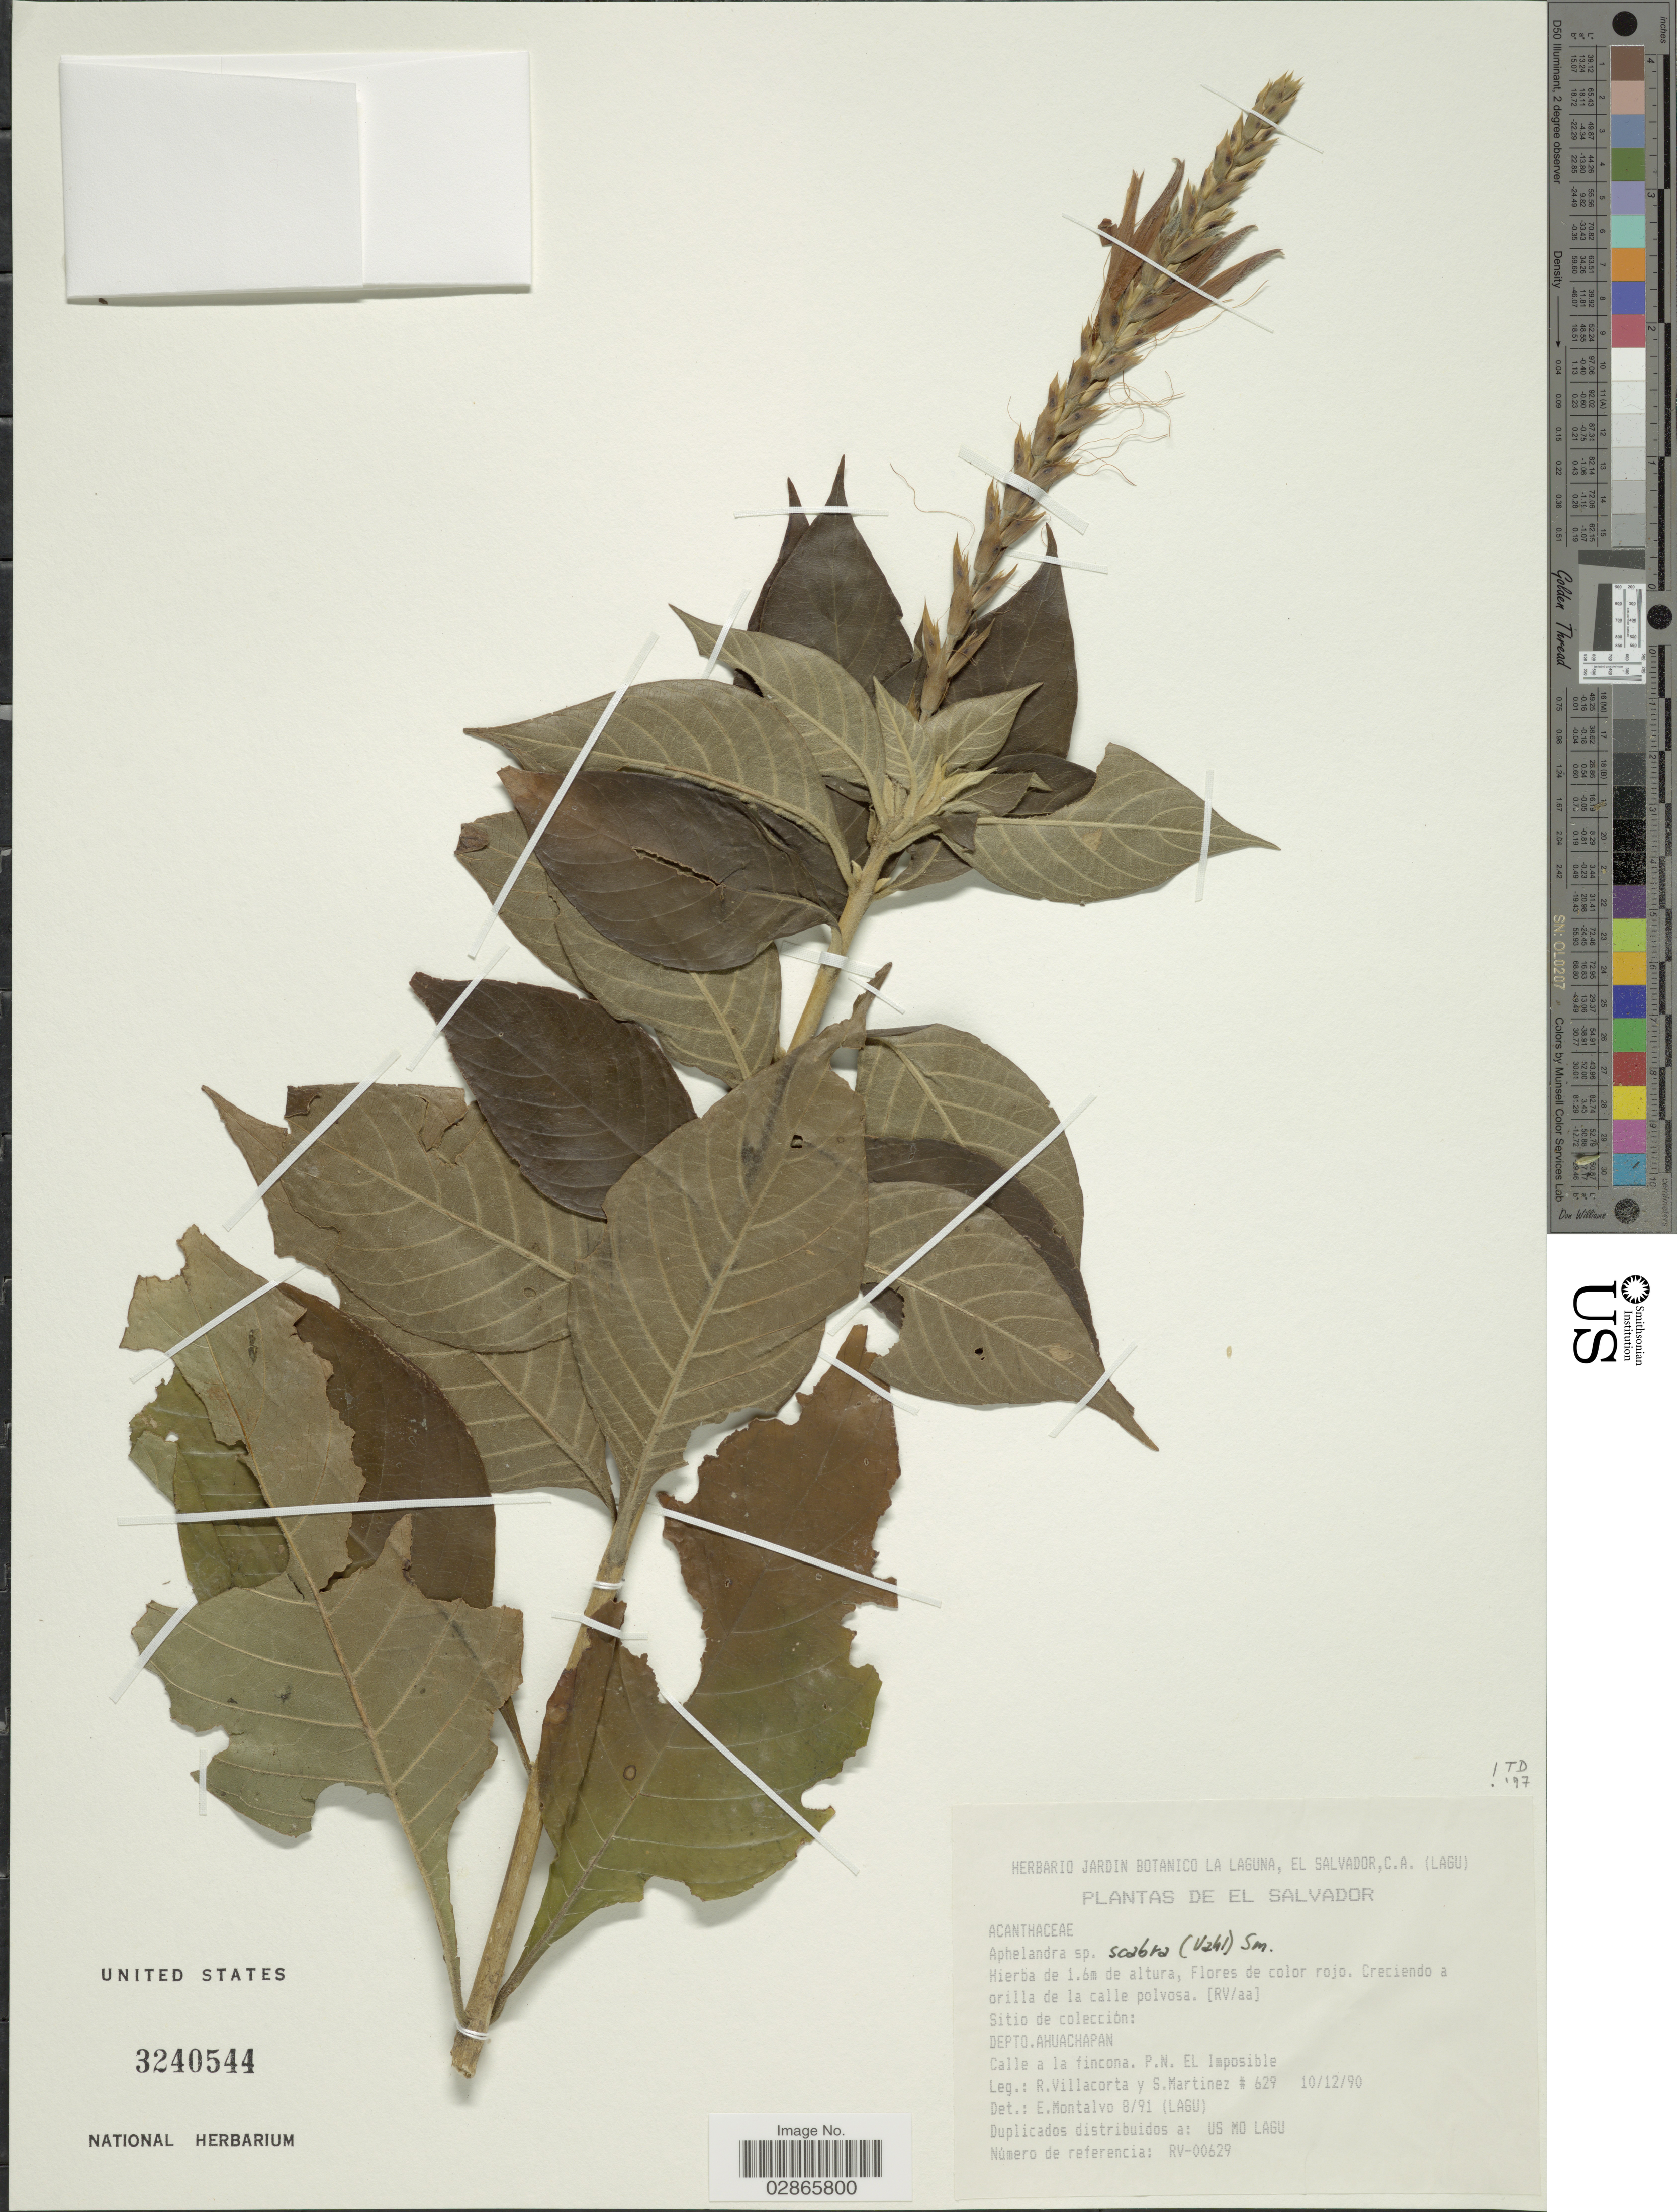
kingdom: Plantae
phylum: Tracheophyta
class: Magnoliopsida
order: Lamiales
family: Acanthaceae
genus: Aphelandra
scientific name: Aphelandra deppeana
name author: Schltdl. & Cham.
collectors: R. Villacorta & S. Martinez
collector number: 629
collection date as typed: Transcribed d/m/y: 10/12/90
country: El Salvador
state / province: Ahuachapan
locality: Depto. Ahuachapan. Calle a la fincona. P.N. El Imposible.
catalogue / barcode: US 3240544